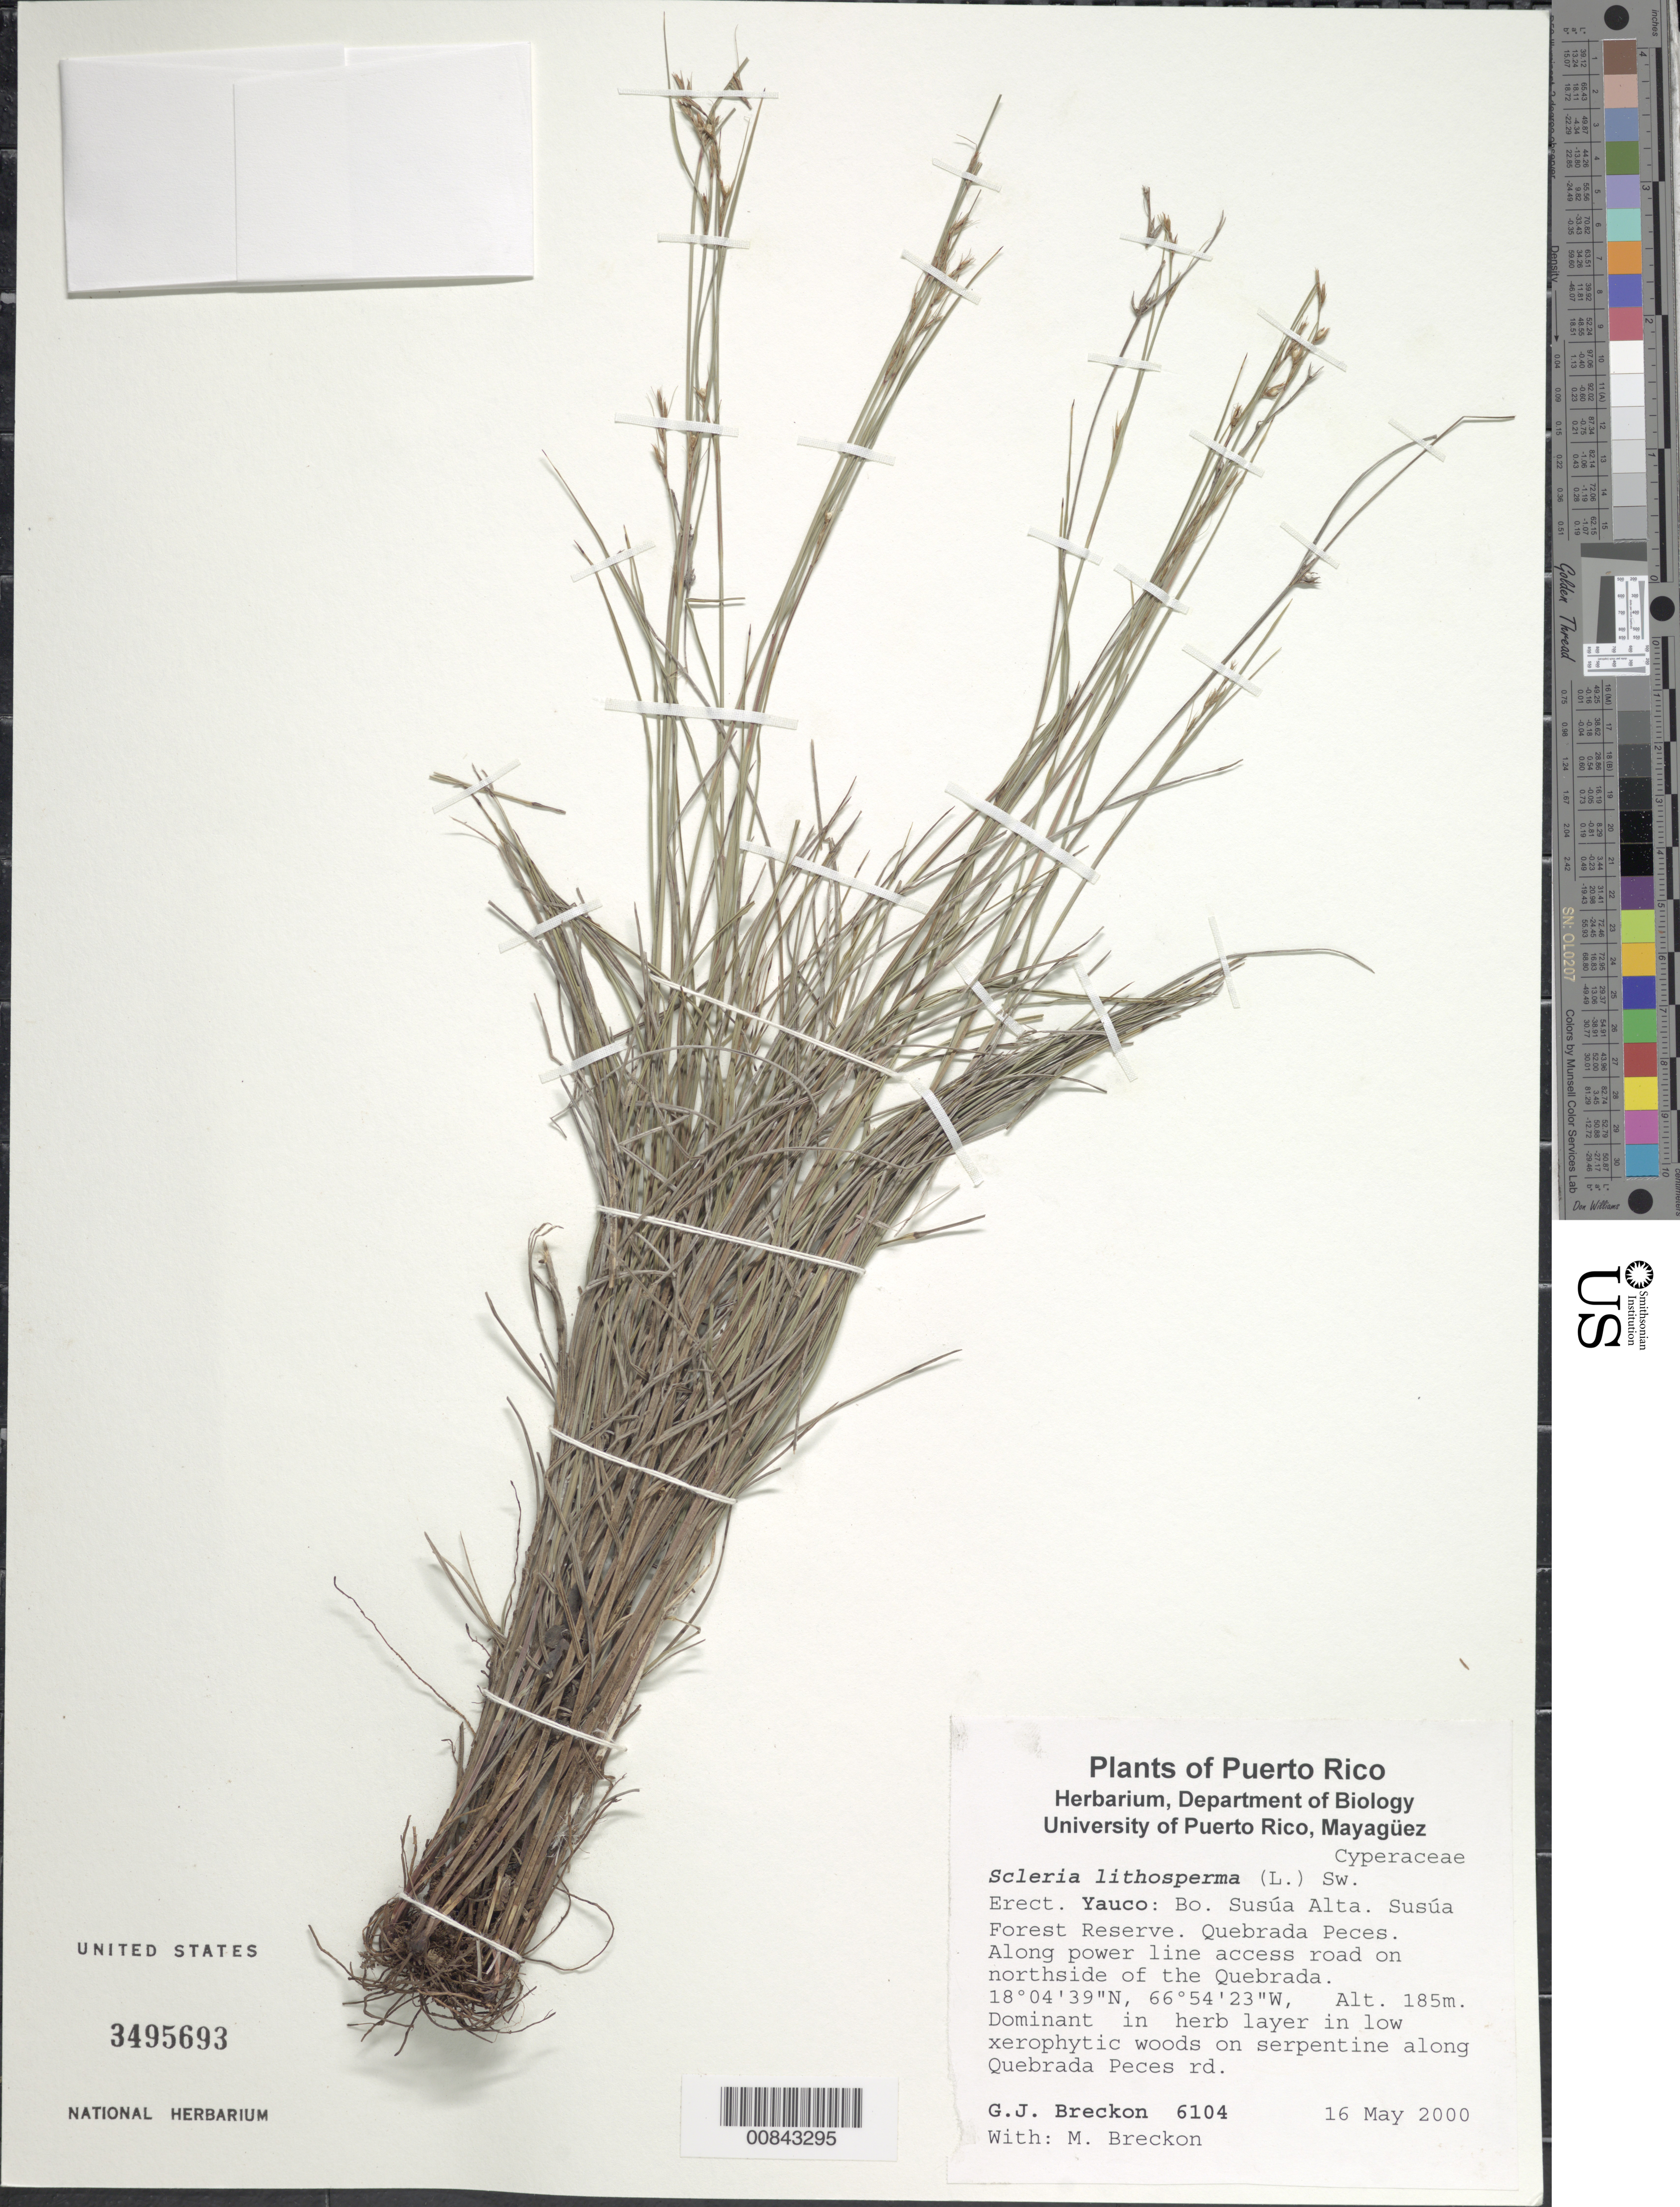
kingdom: Plantae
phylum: Tracheophyta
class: Liliopsida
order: Poales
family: Cyperaceae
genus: Scleria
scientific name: Scleria lithosperma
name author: (L.) Sw.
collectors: G. Breckon & M. Breckon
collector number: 6104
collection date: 2000-05-16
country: Puerto Rico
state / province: Yauco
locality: Yauco: Bo, Susua Alta. Susua Forest Reserve. Quebrada Peces. Along power line access road on northside of the Quebrada.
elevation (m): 185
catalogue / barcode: US 3495693